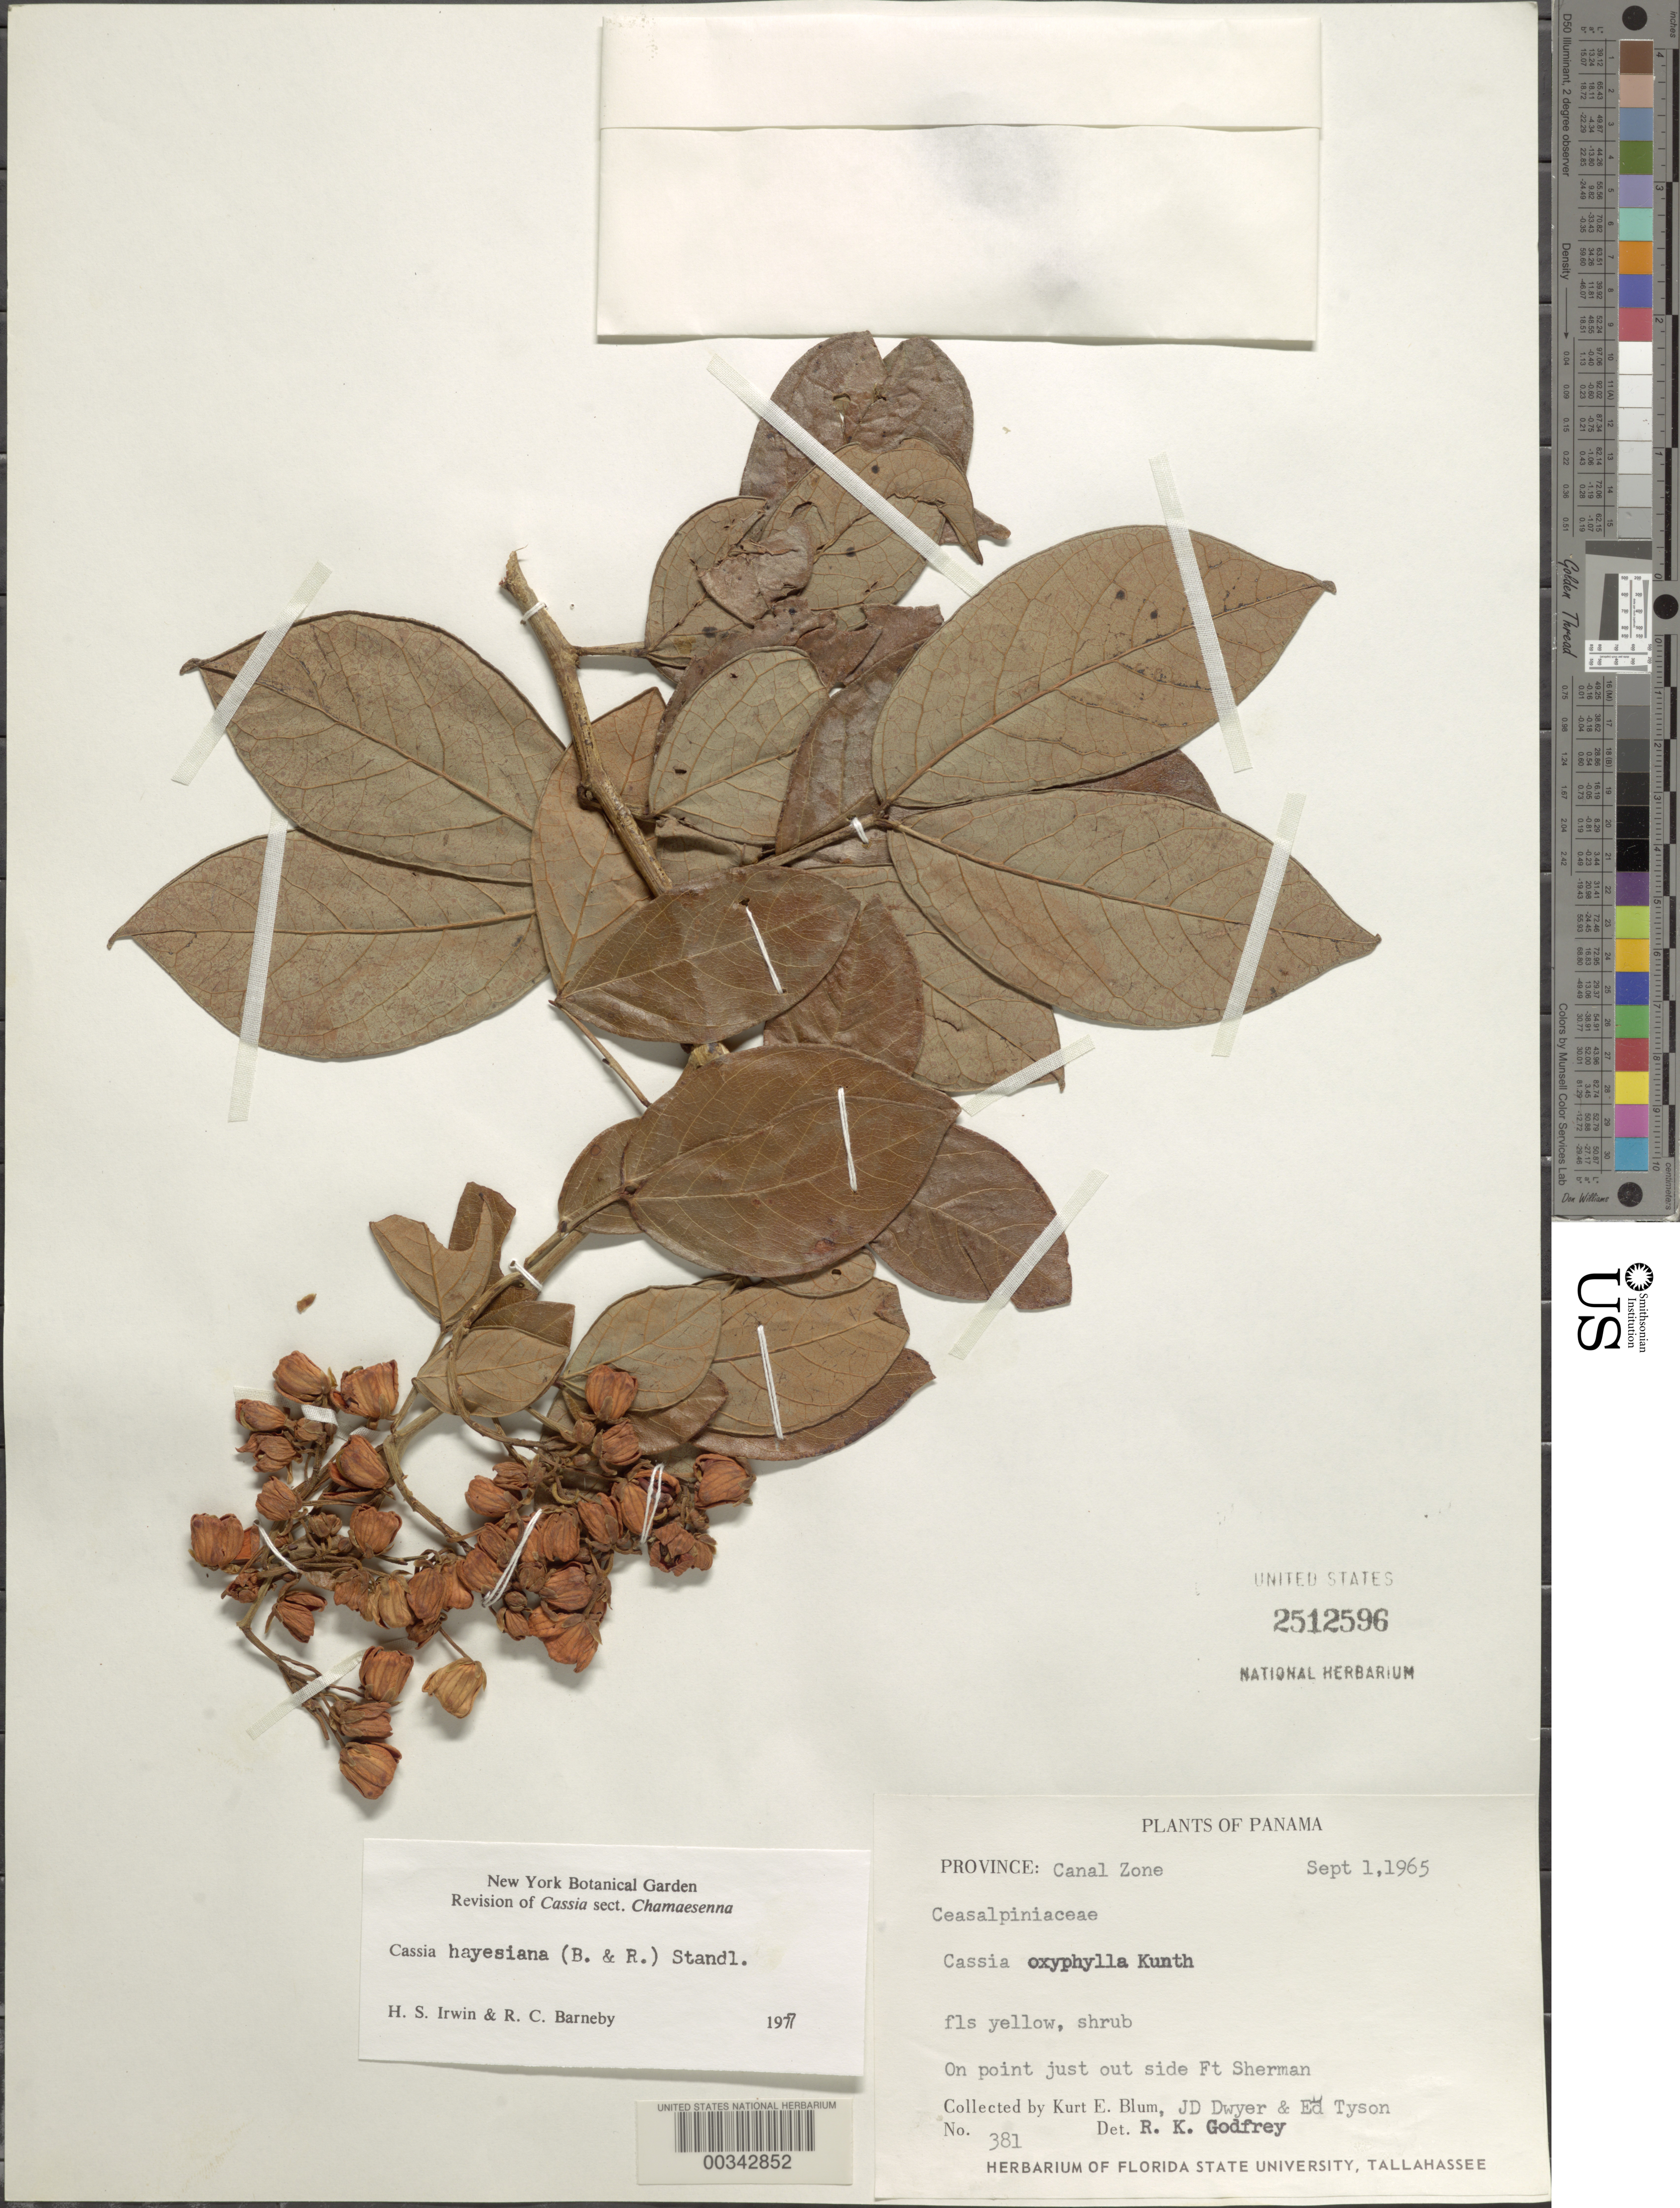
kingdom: Plantae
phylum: Tracheophyta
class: Magnoliopsida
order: Fabales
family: Fabaceae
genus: Senna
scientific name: Senna hayesiana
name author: (Britton & Rose) H.S. Irwin & Barneby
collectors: K. E. Blum, J. D. Dwyer & E. D. Tyson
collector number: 381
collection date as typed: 01 Sep 1965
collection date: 1965-09-01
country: Panama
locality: On point just outside Fort Sherman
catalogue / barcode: US 2512596